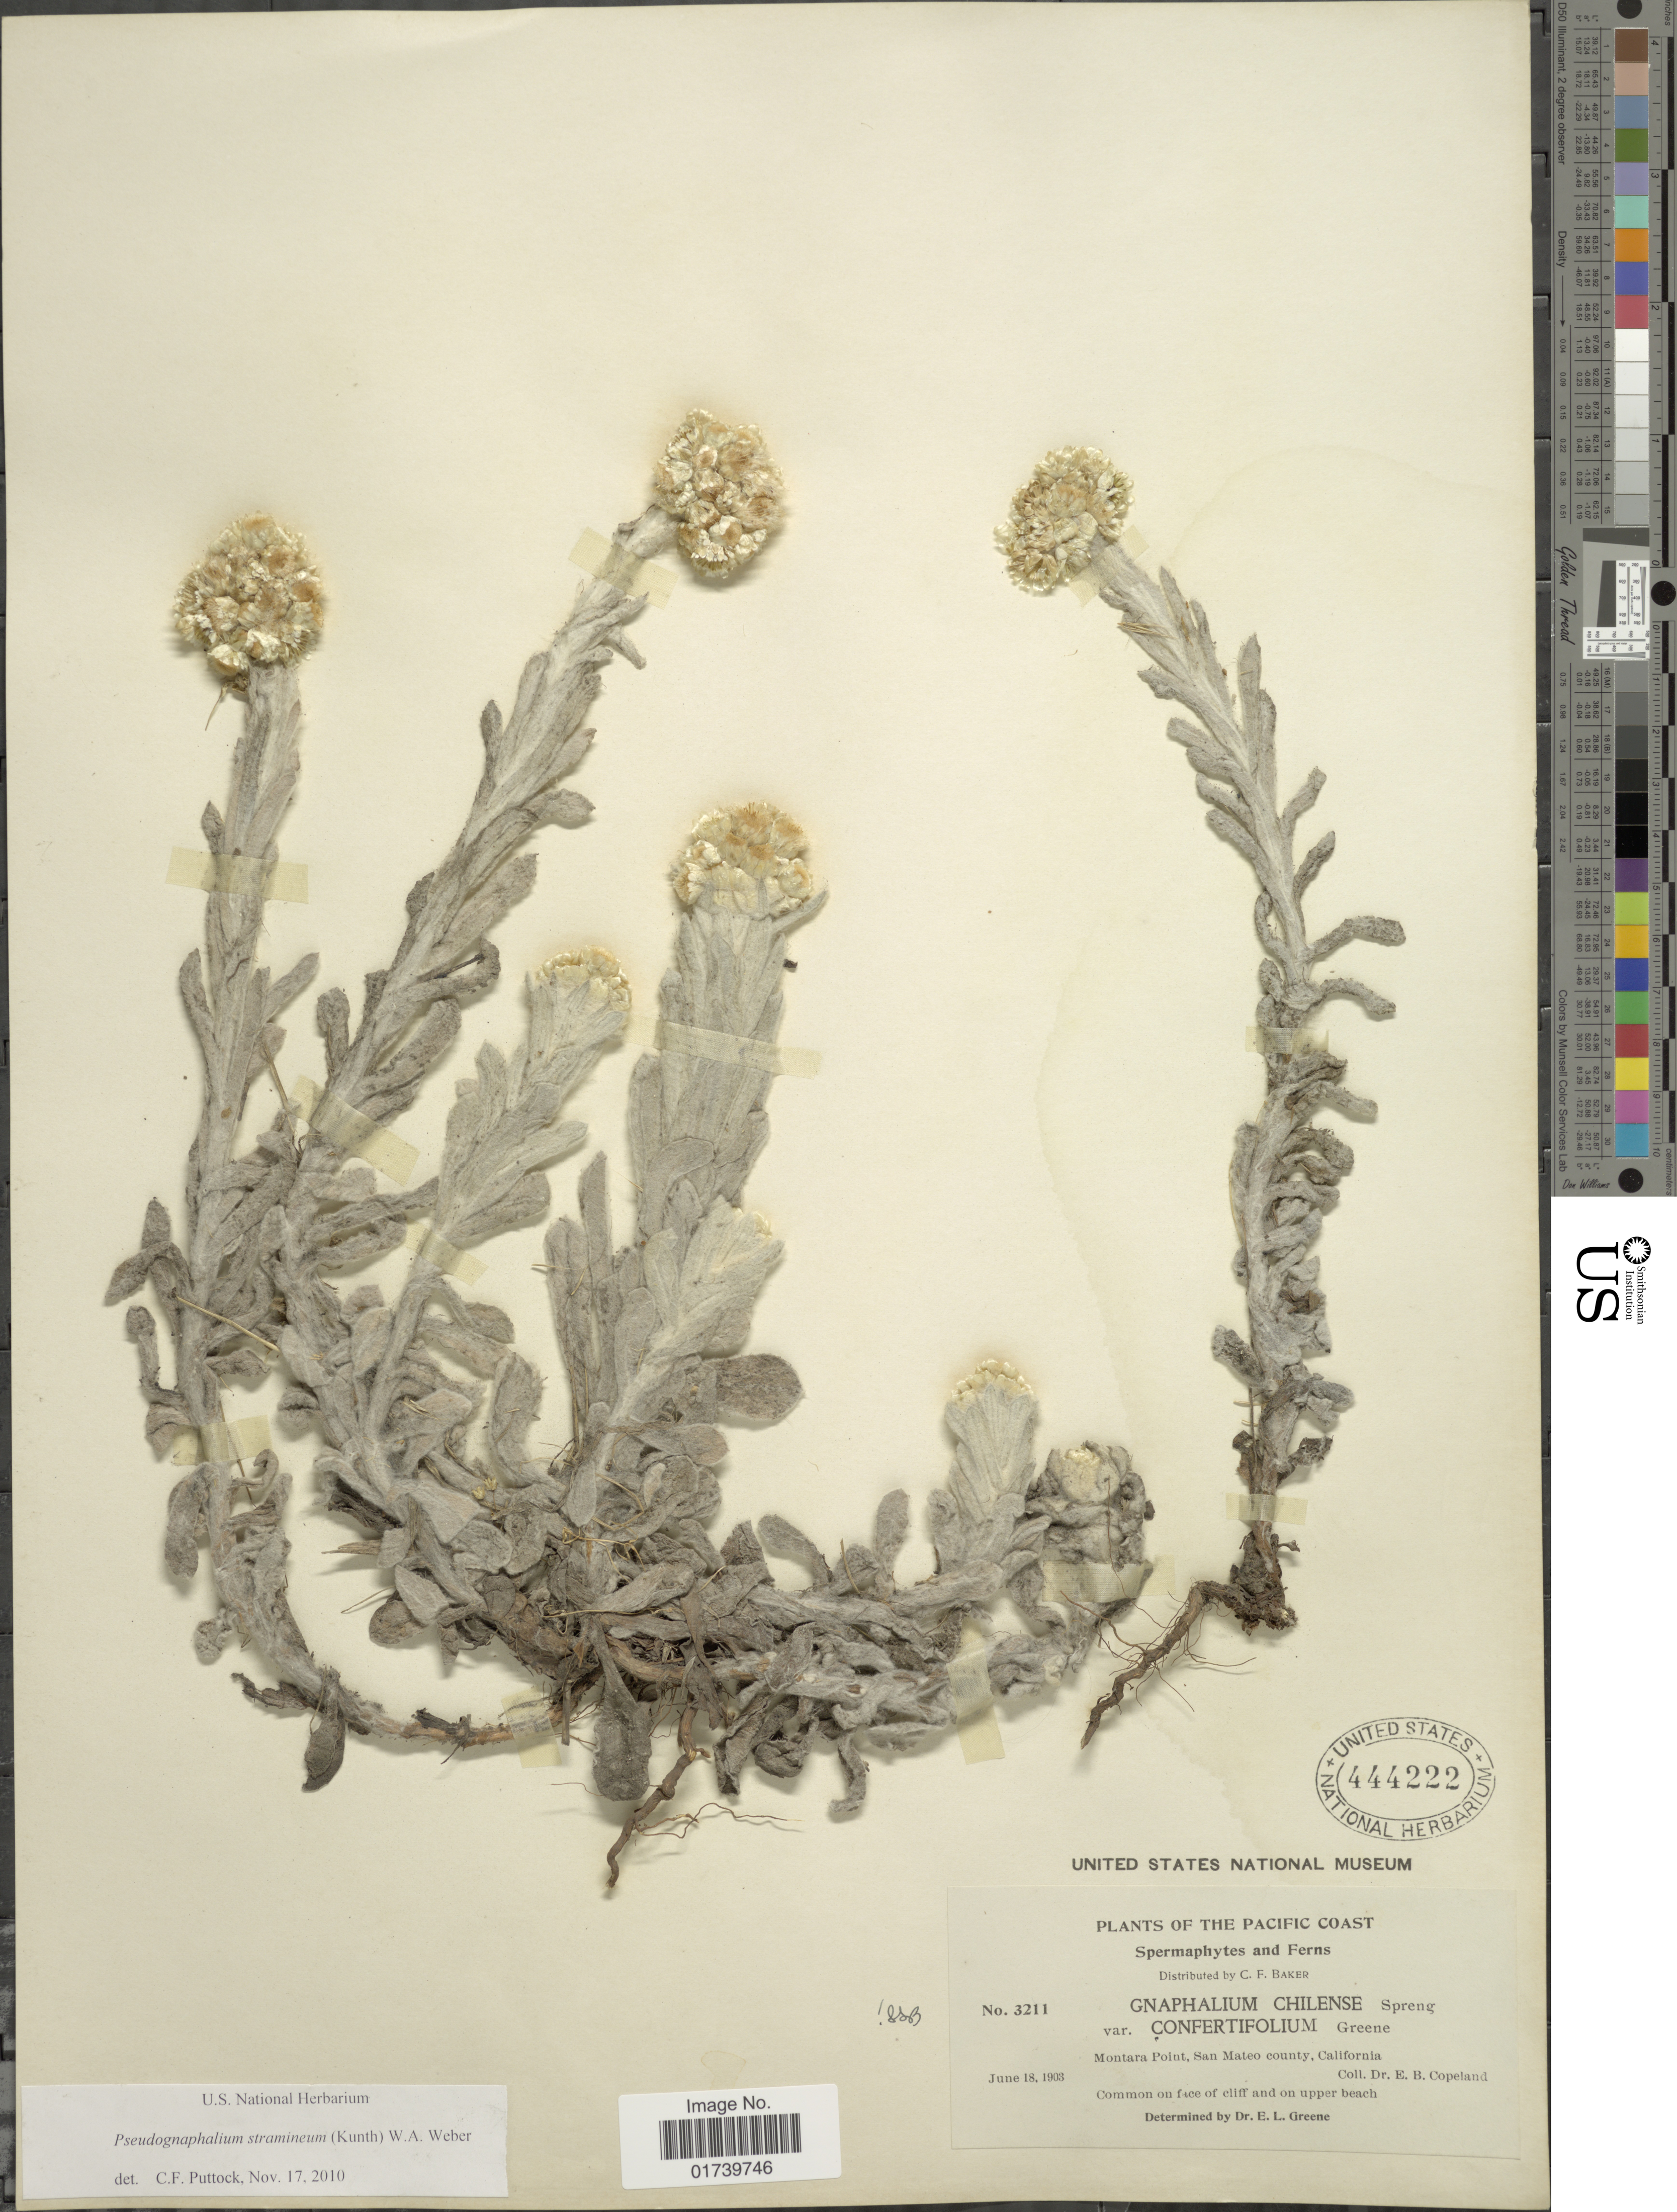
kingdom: Plantae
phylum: Tracheophyta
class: Magnoliopsida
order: Asterales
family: Asteraceae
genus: Pseudognaphalium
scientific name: Pseudognaphalium stramineum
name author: (Kunth) Anderb.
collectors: E. B. Copeland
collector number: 3211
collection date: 1903-06-18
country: United States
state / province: California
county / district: San Mateo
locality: Pacific Coast. Montara Point, San Mateo county.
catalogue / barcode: US 444222